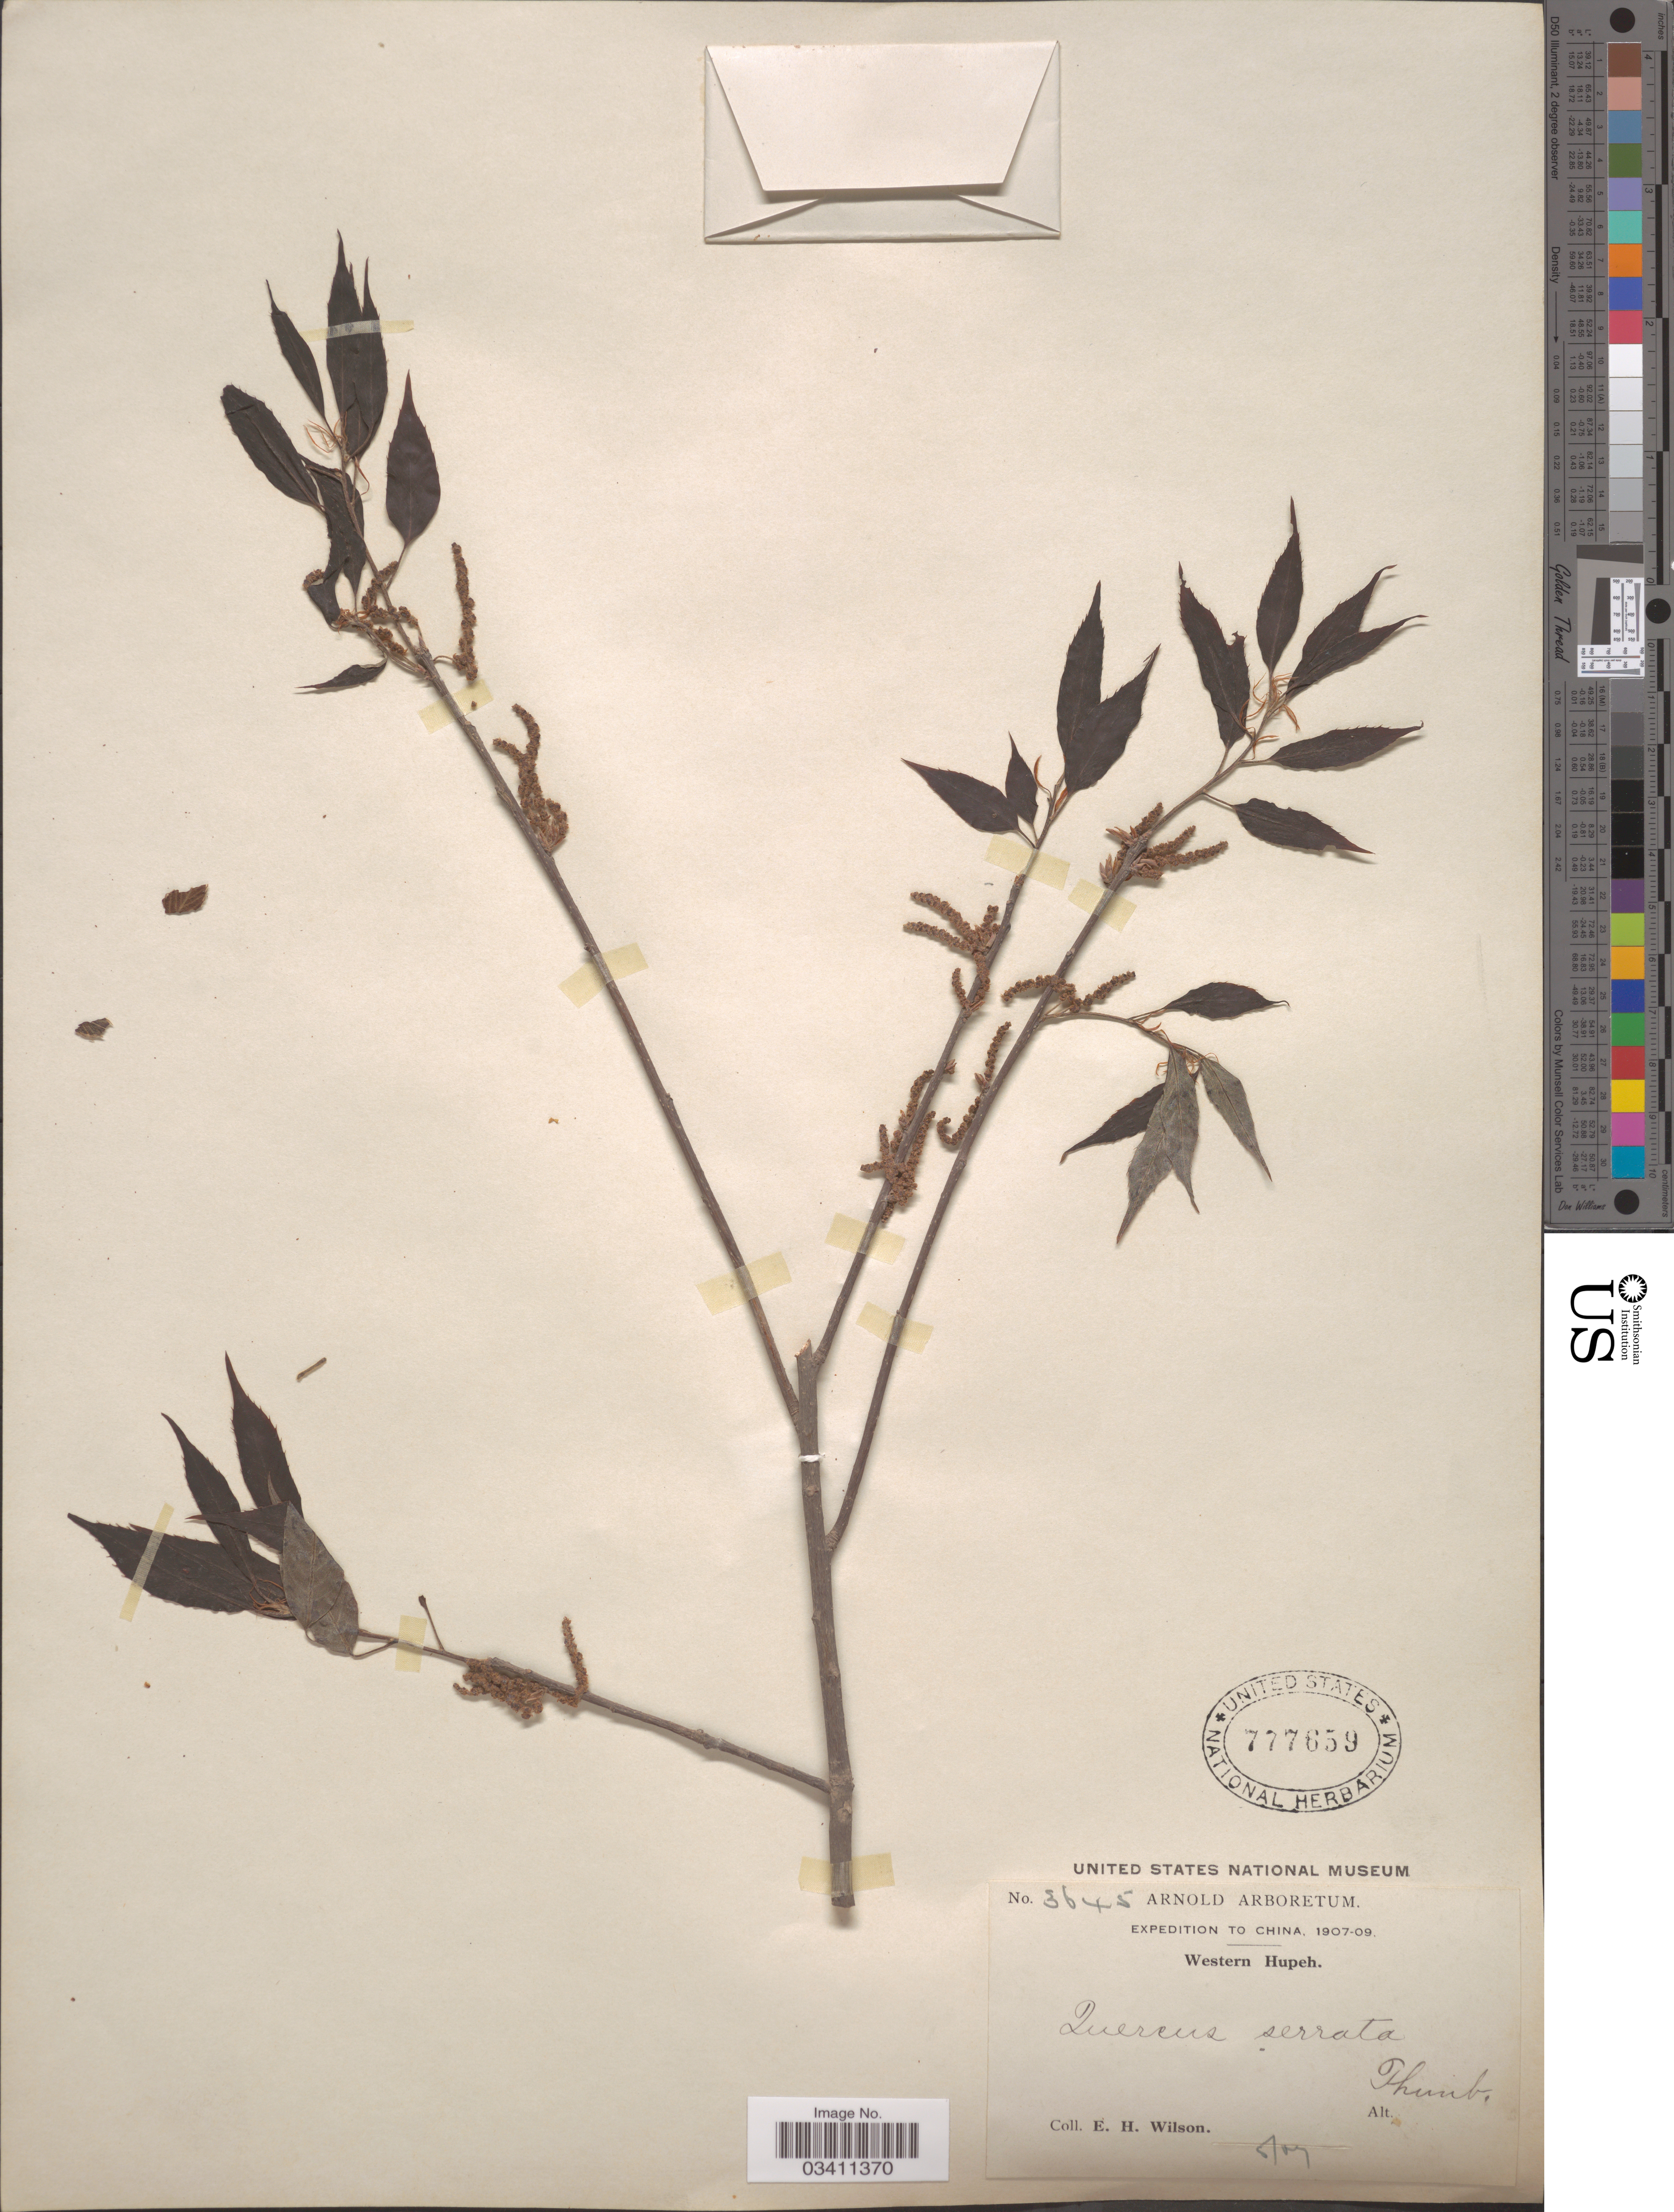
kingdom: Plantae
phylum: Tracheophyta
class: Magnoliopsida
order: Fagales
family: Fagaceae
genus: Quercus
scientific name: Quercus acutissima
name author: Carruth.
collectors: E. Wilson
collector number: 3645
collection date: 1907-05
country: China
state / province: Hubei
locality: Western Hupeh.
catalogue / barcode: US 777659